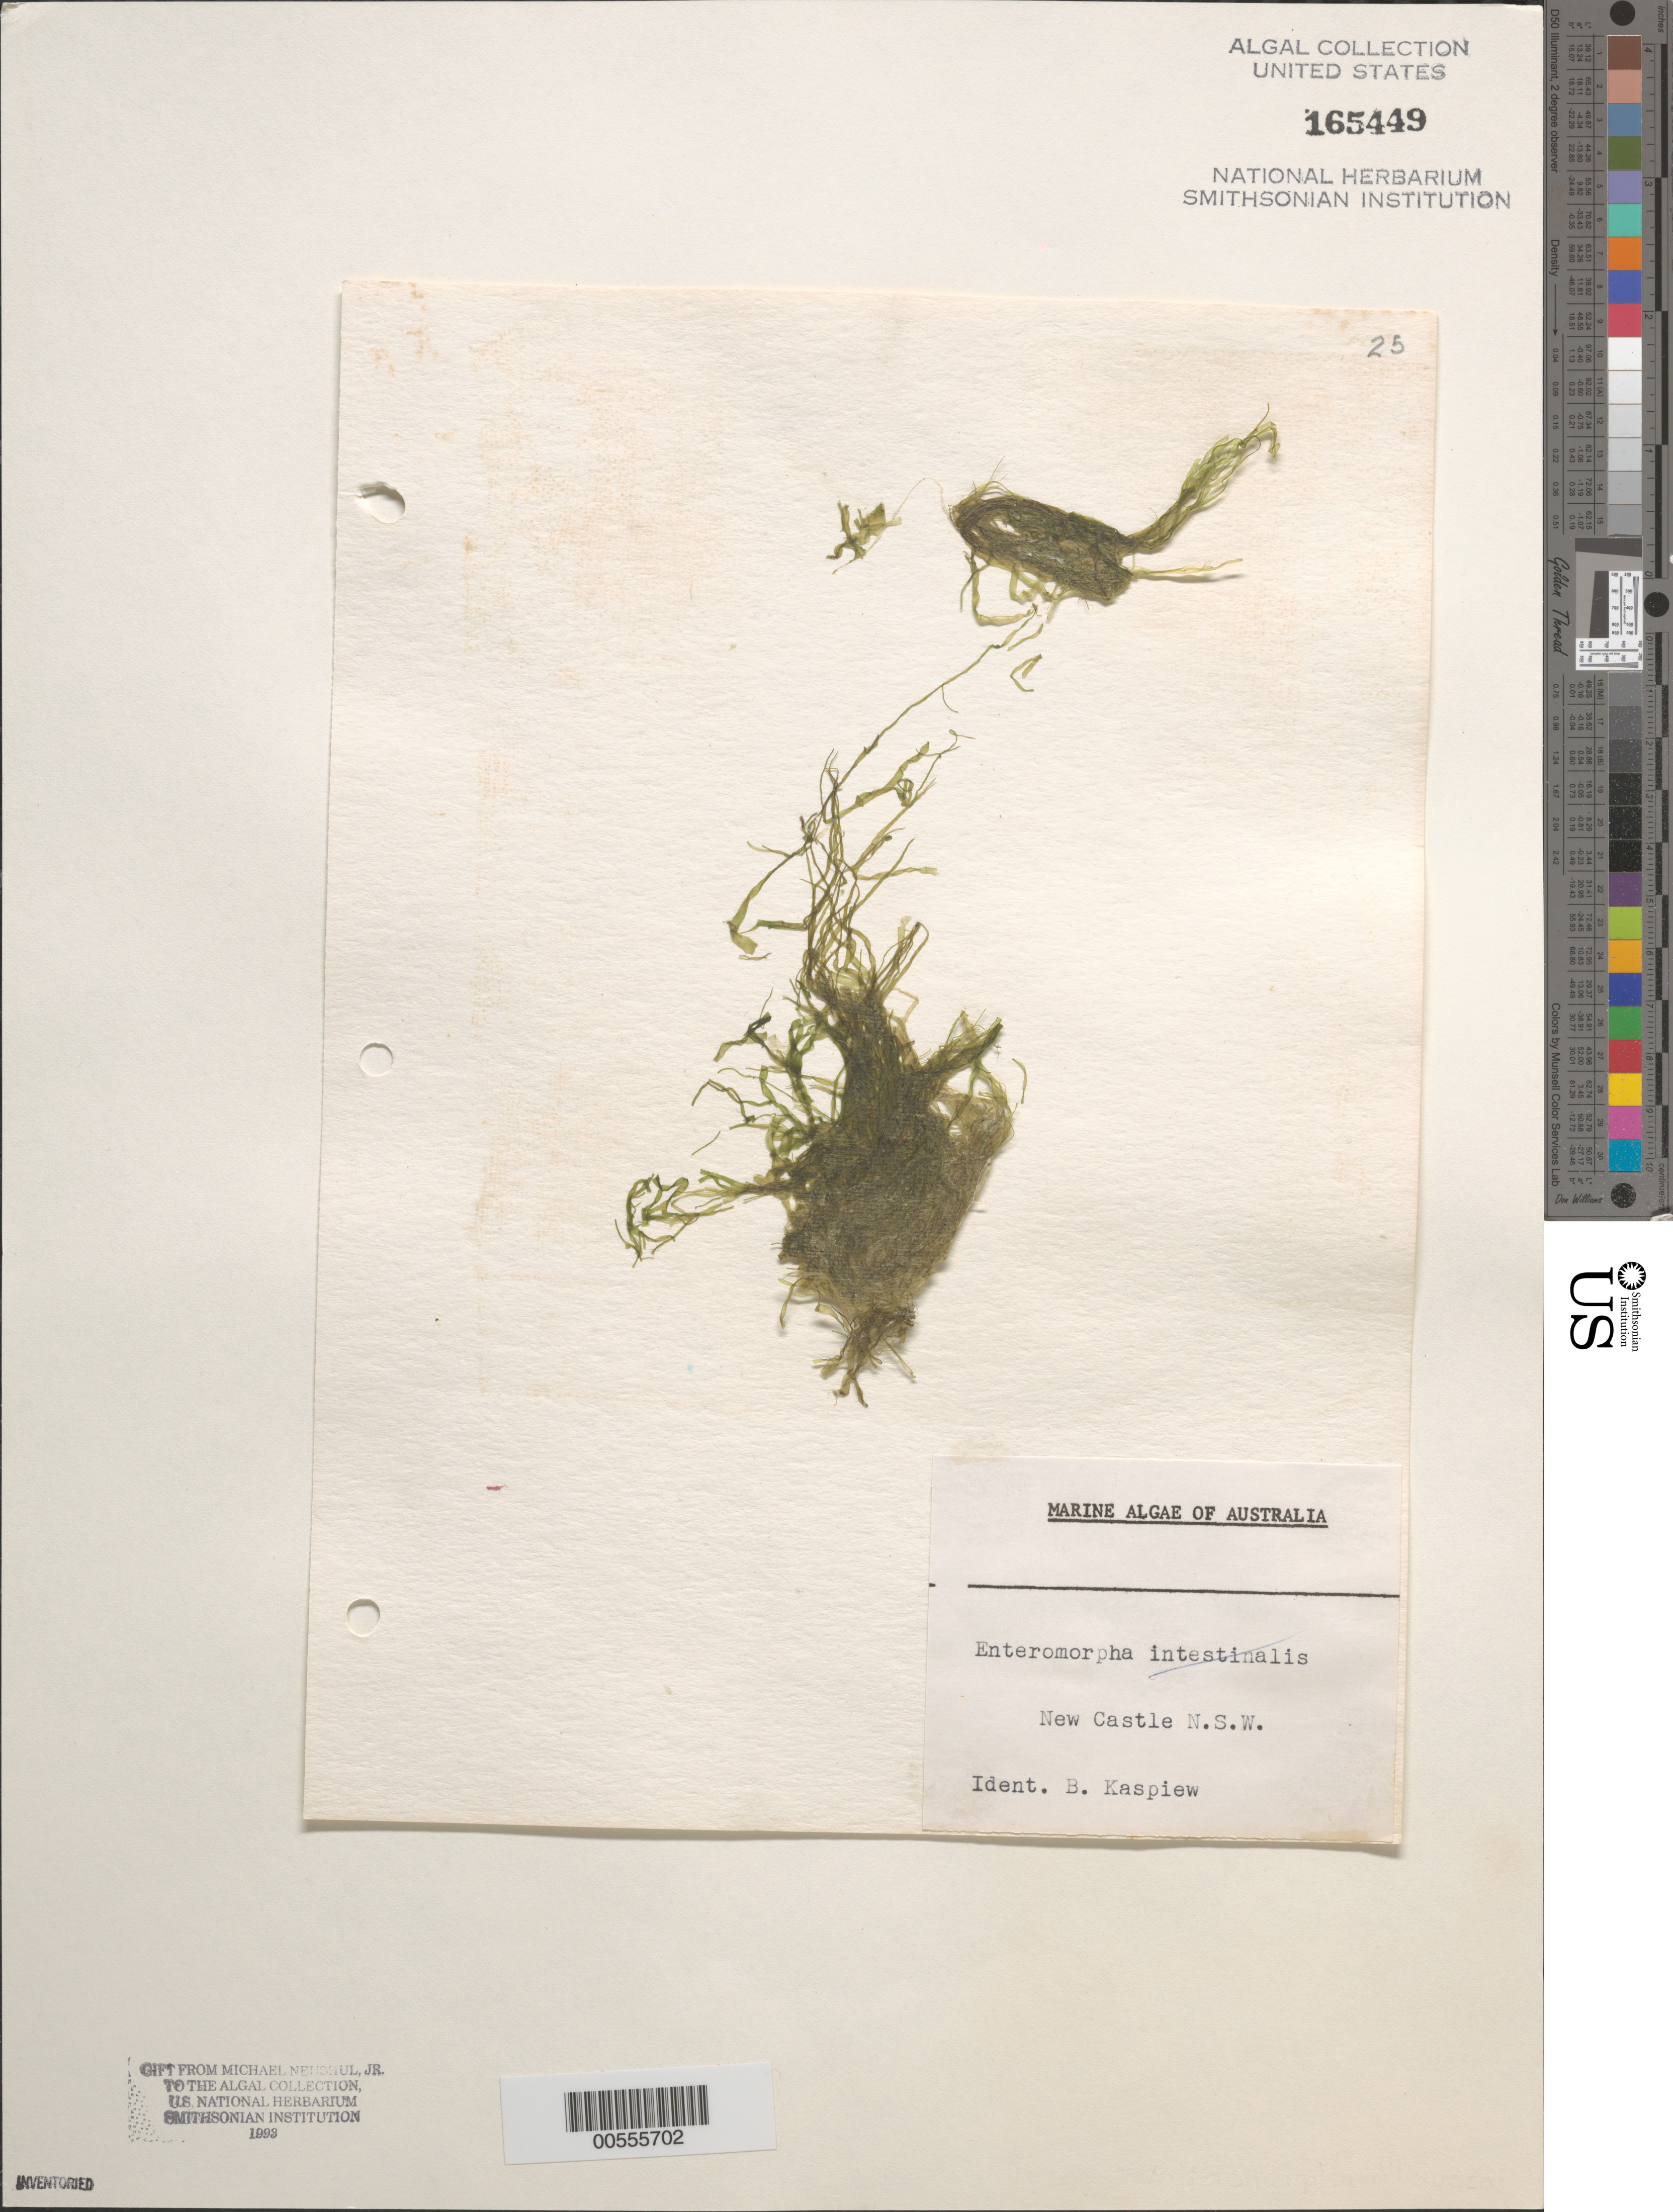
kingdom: Plantae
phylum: Chlorophyta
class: Ulvophyceae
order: Ulvales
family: Ulvaceae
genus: Ulva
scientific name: Ulva intestinalis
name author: L.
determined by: Algae name updating Project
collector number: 25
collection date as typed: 1966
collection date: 1966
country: Australia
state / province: New South Wales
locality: New Castle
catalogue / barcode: US 165449